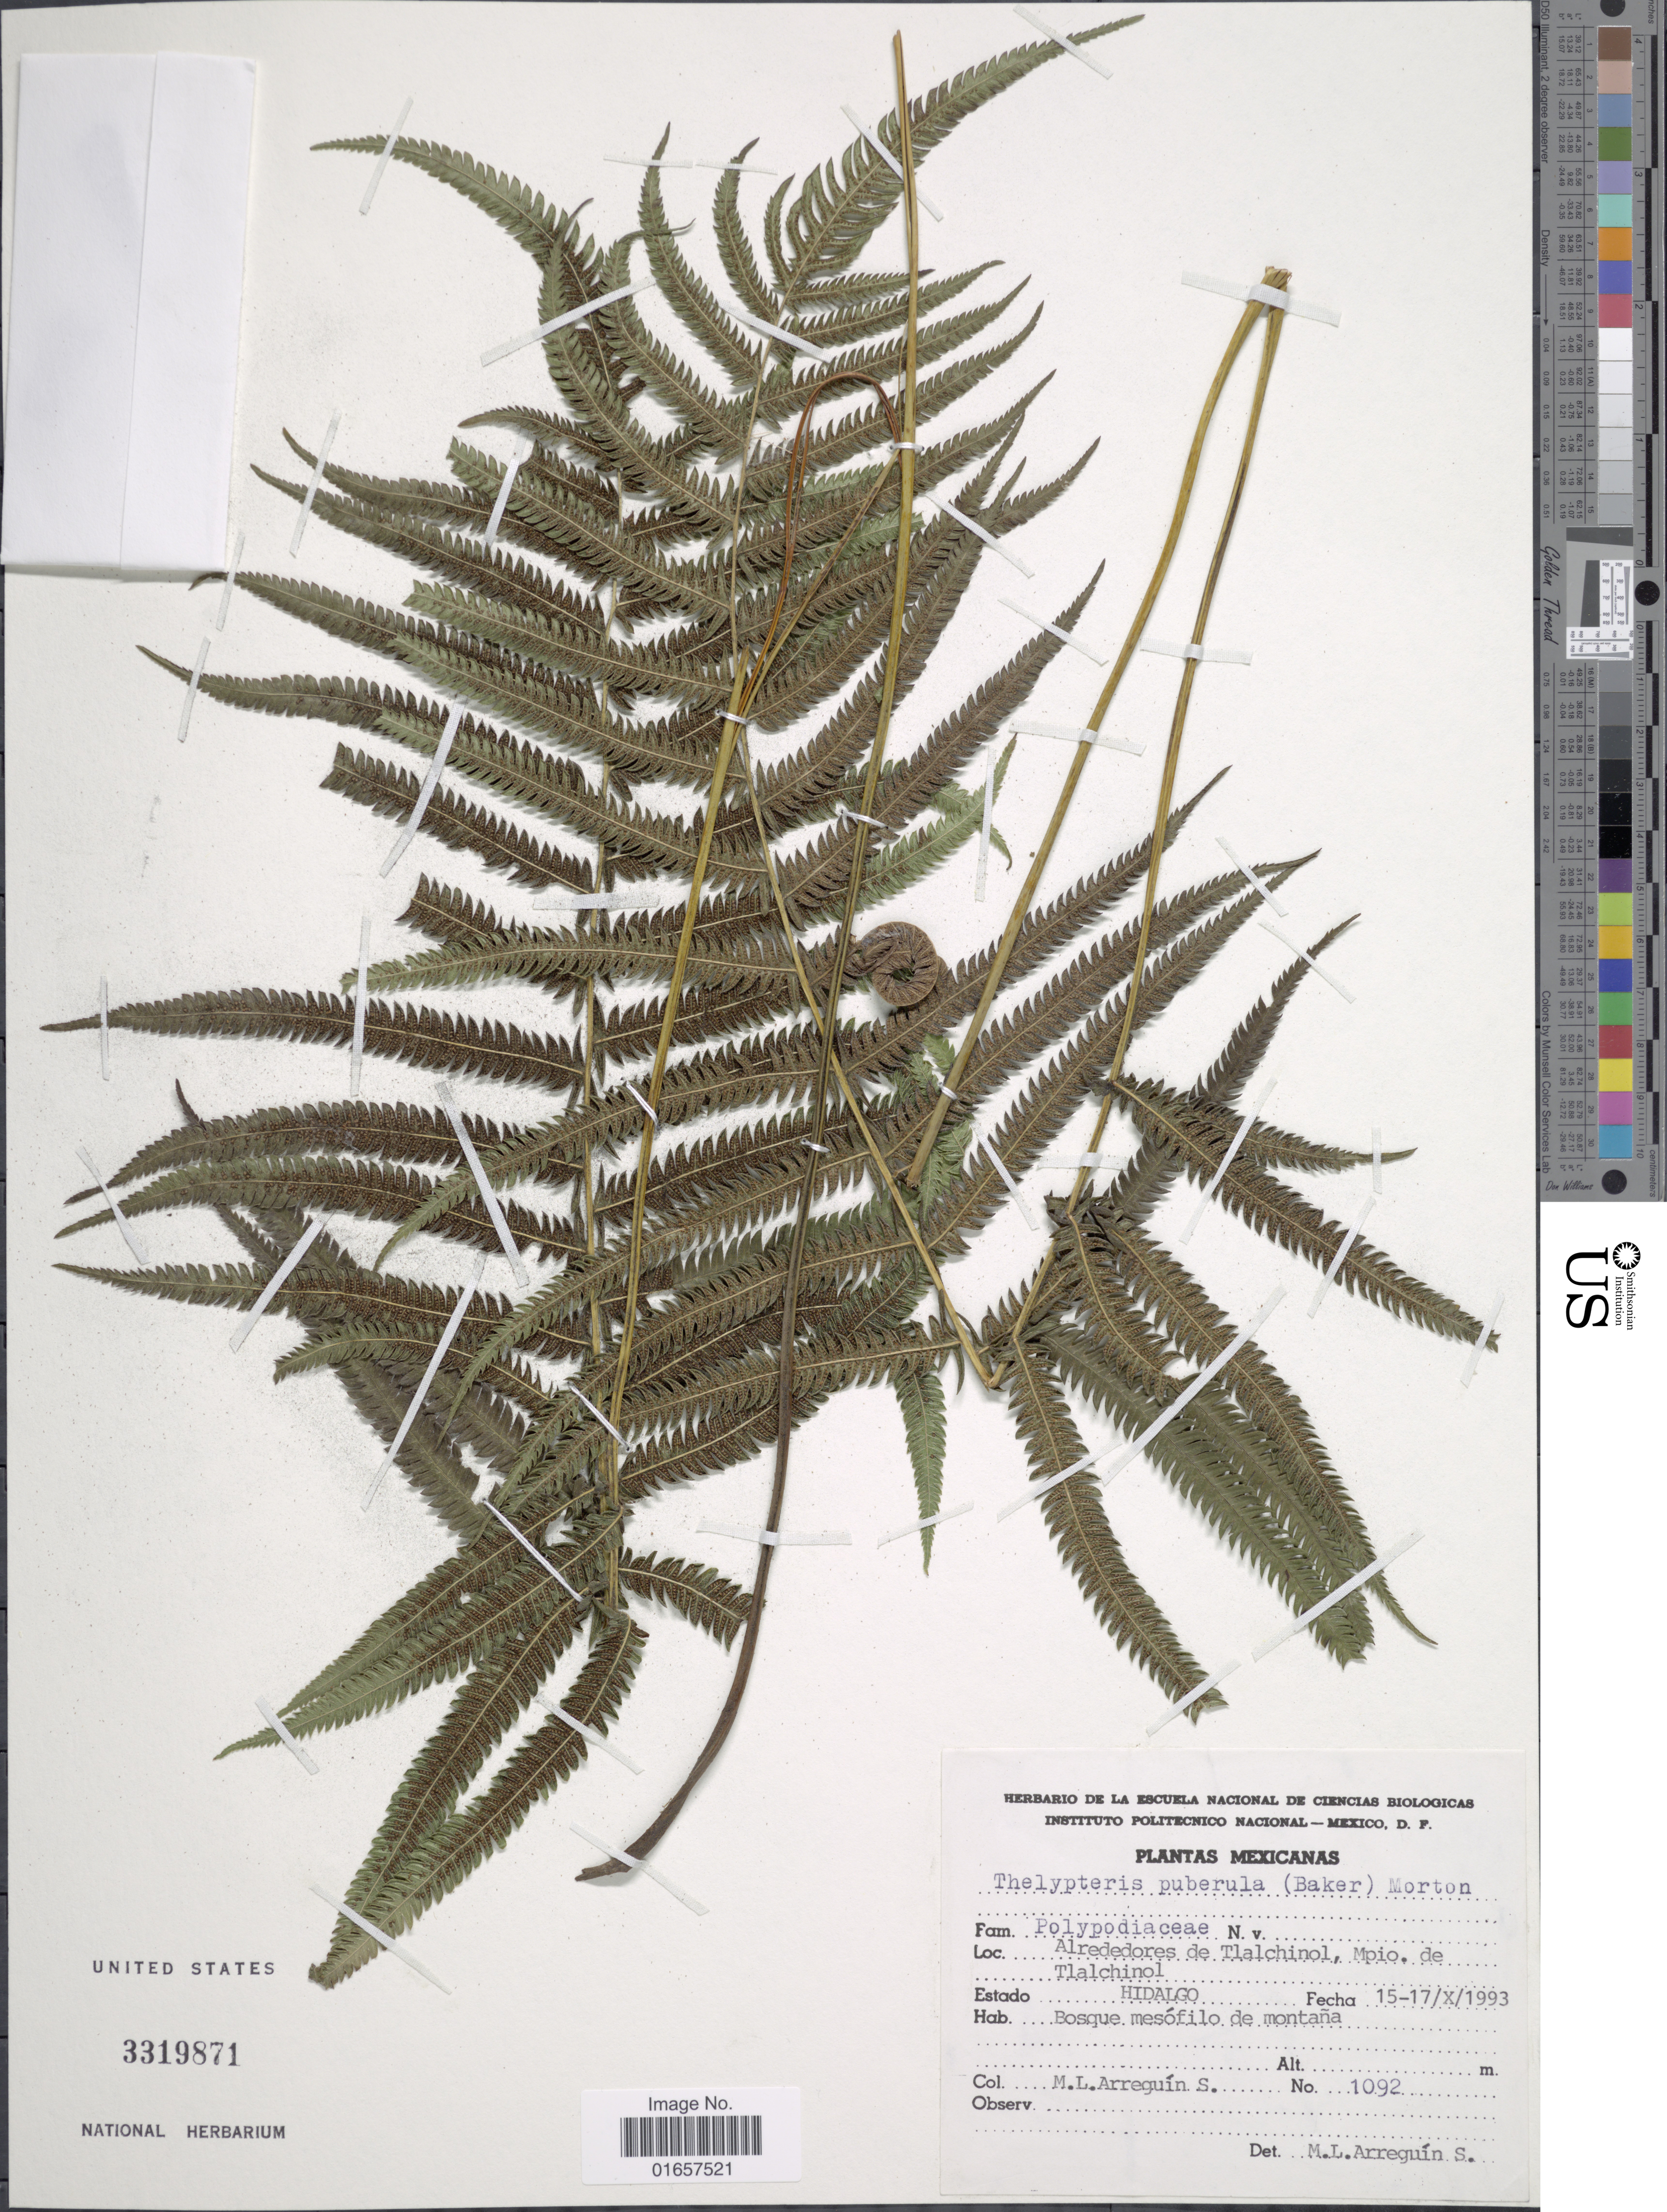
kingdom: Plantae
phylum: Tracheophyta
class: Polypodiopsida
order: Polypodiales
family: Thelypteridaceae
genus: Christella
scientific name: Christella puberula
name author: (Baker) Á. Löve & D. Löve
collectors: M. Arreguin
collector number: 1092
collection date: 1993-10-15/1993-10-17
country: Mexico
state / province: Hidalgo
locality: Mexicanas, Alrededores de Tlalchinol, Mpio de Tllalchinol.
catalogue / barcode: US 3319871